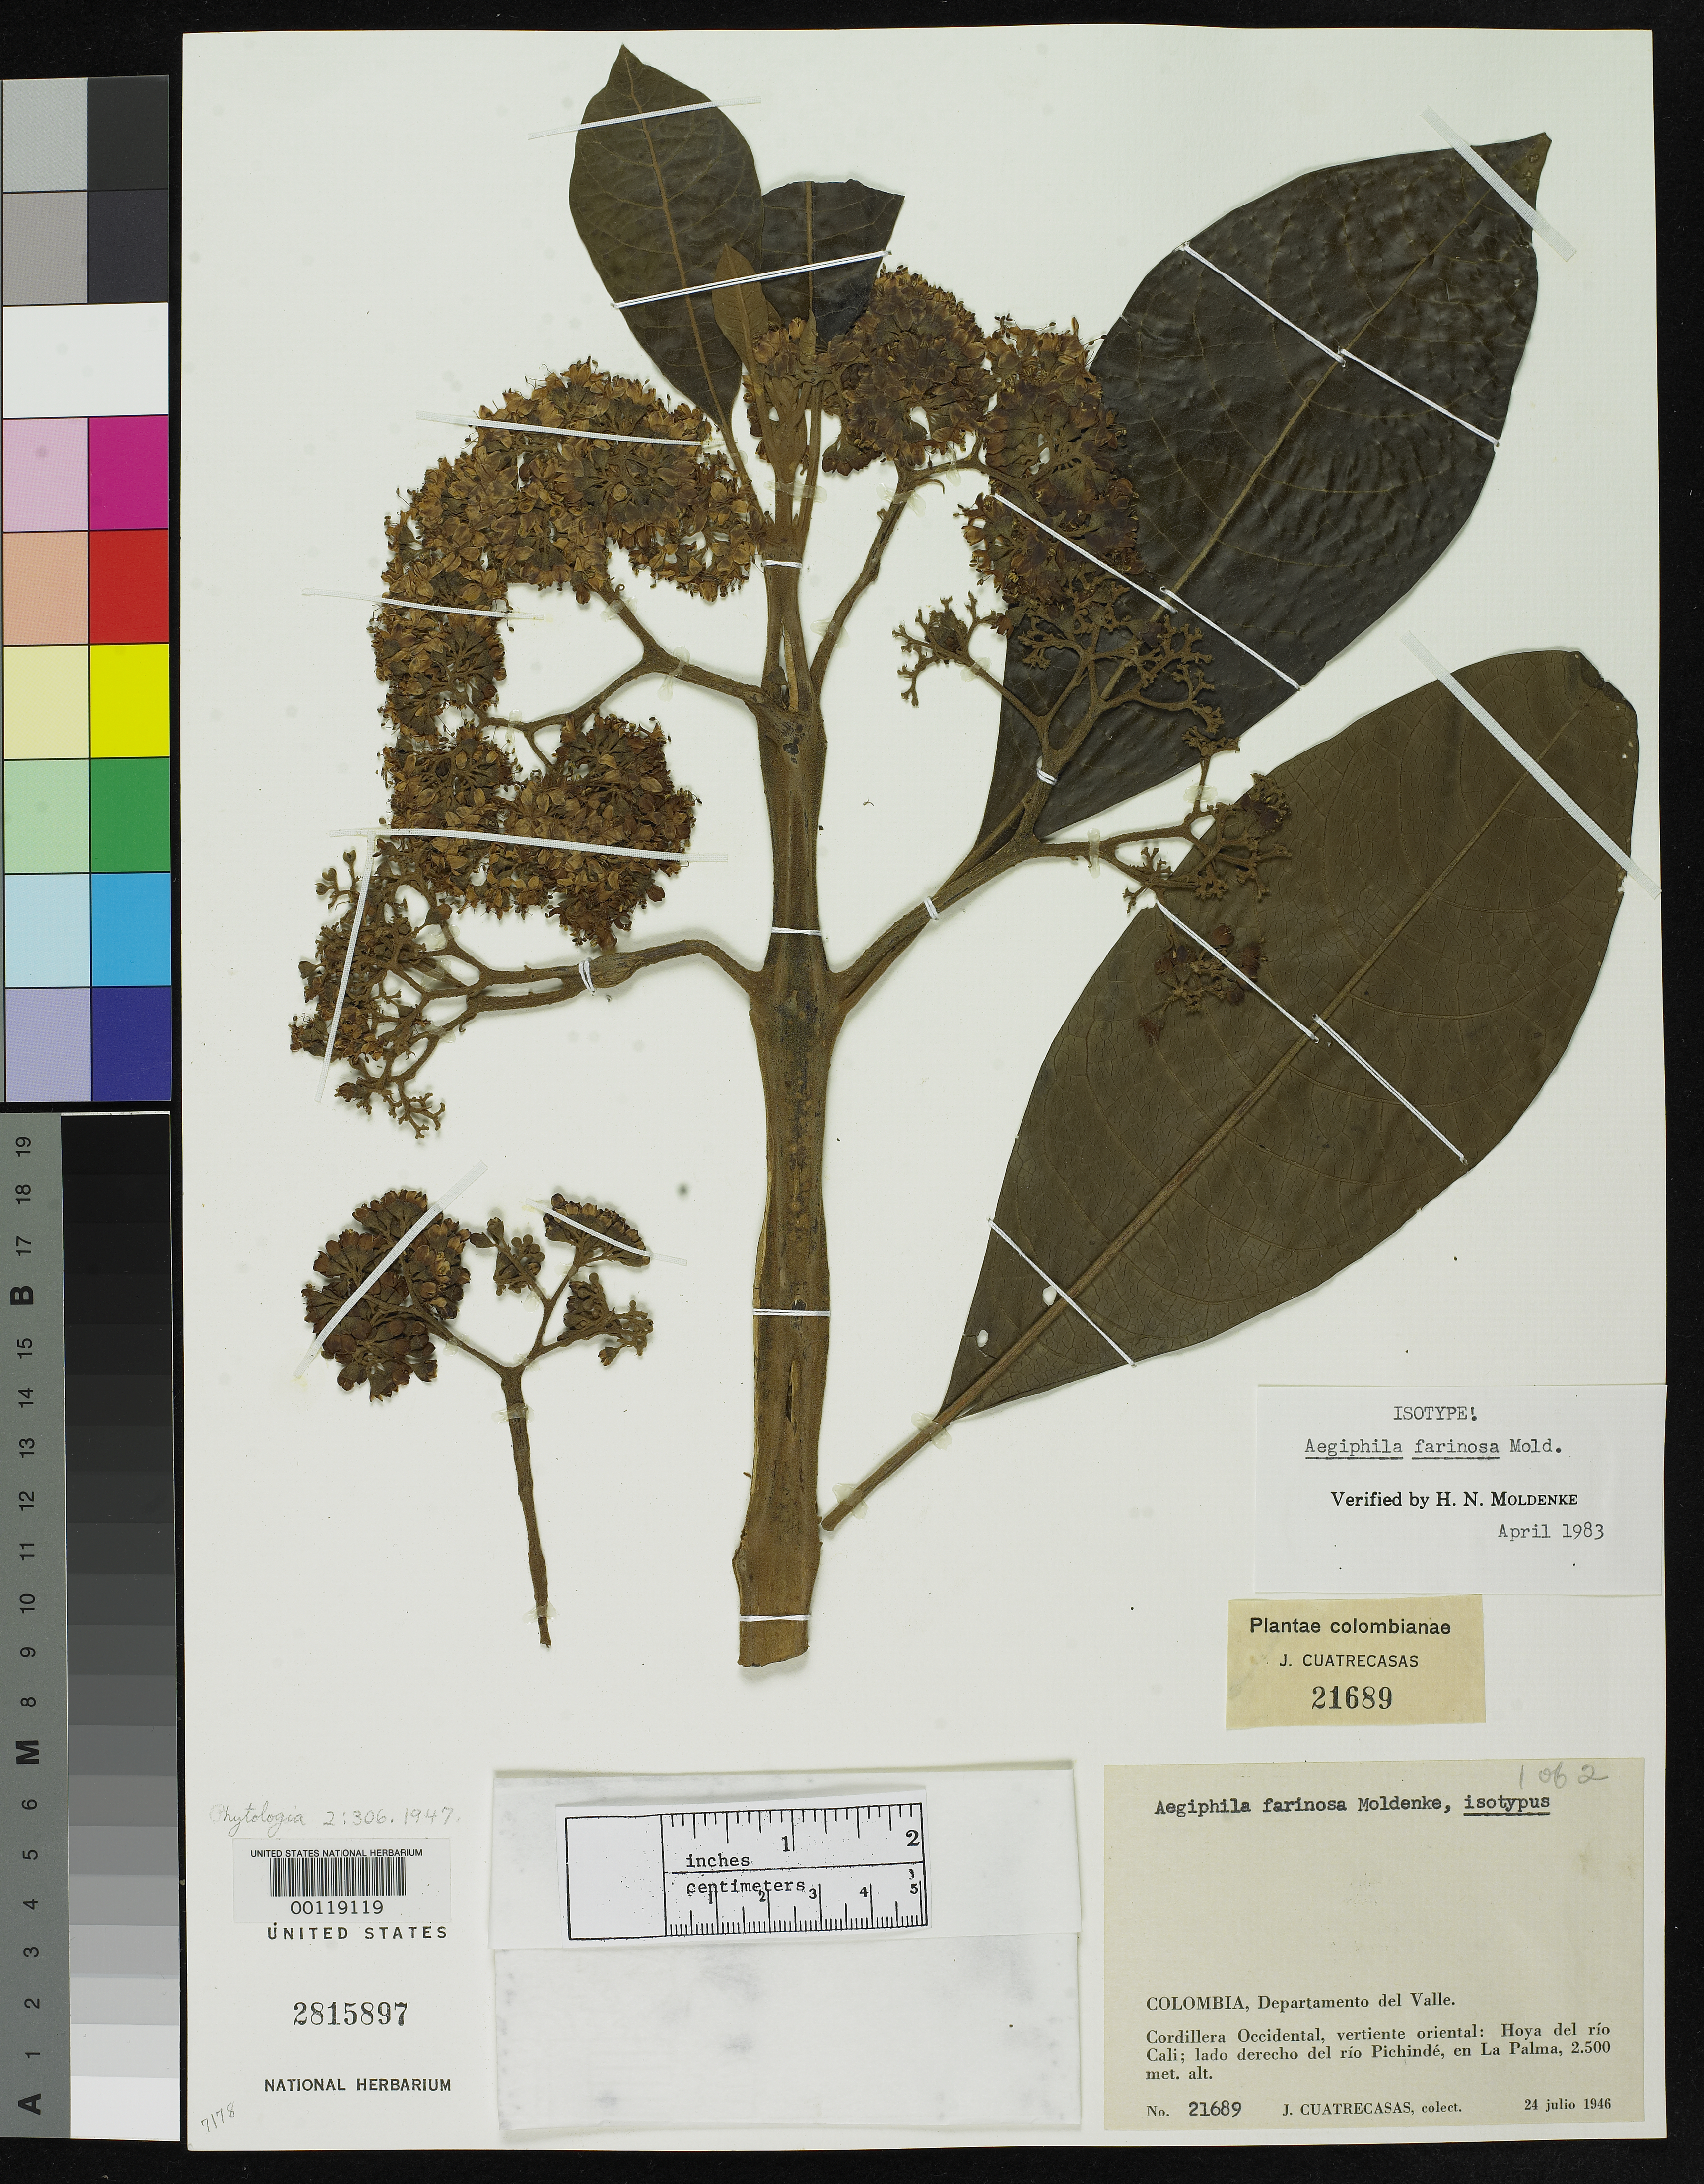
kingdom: Plantae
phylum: Tracheophyta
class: Magnoliopsida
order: Lamiales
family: Lamiaceae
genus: Aegiphila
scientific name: Aegiphila farinosa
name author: Moldenke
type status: Isotype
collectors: J. Cuatrecasas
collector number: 21689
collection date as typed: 24 Jul 1946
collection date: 1946-07-24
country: Colombia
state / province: Valle del Cauca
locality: Hoya del Rio Cali, La Palma.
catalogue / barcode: US 2815897